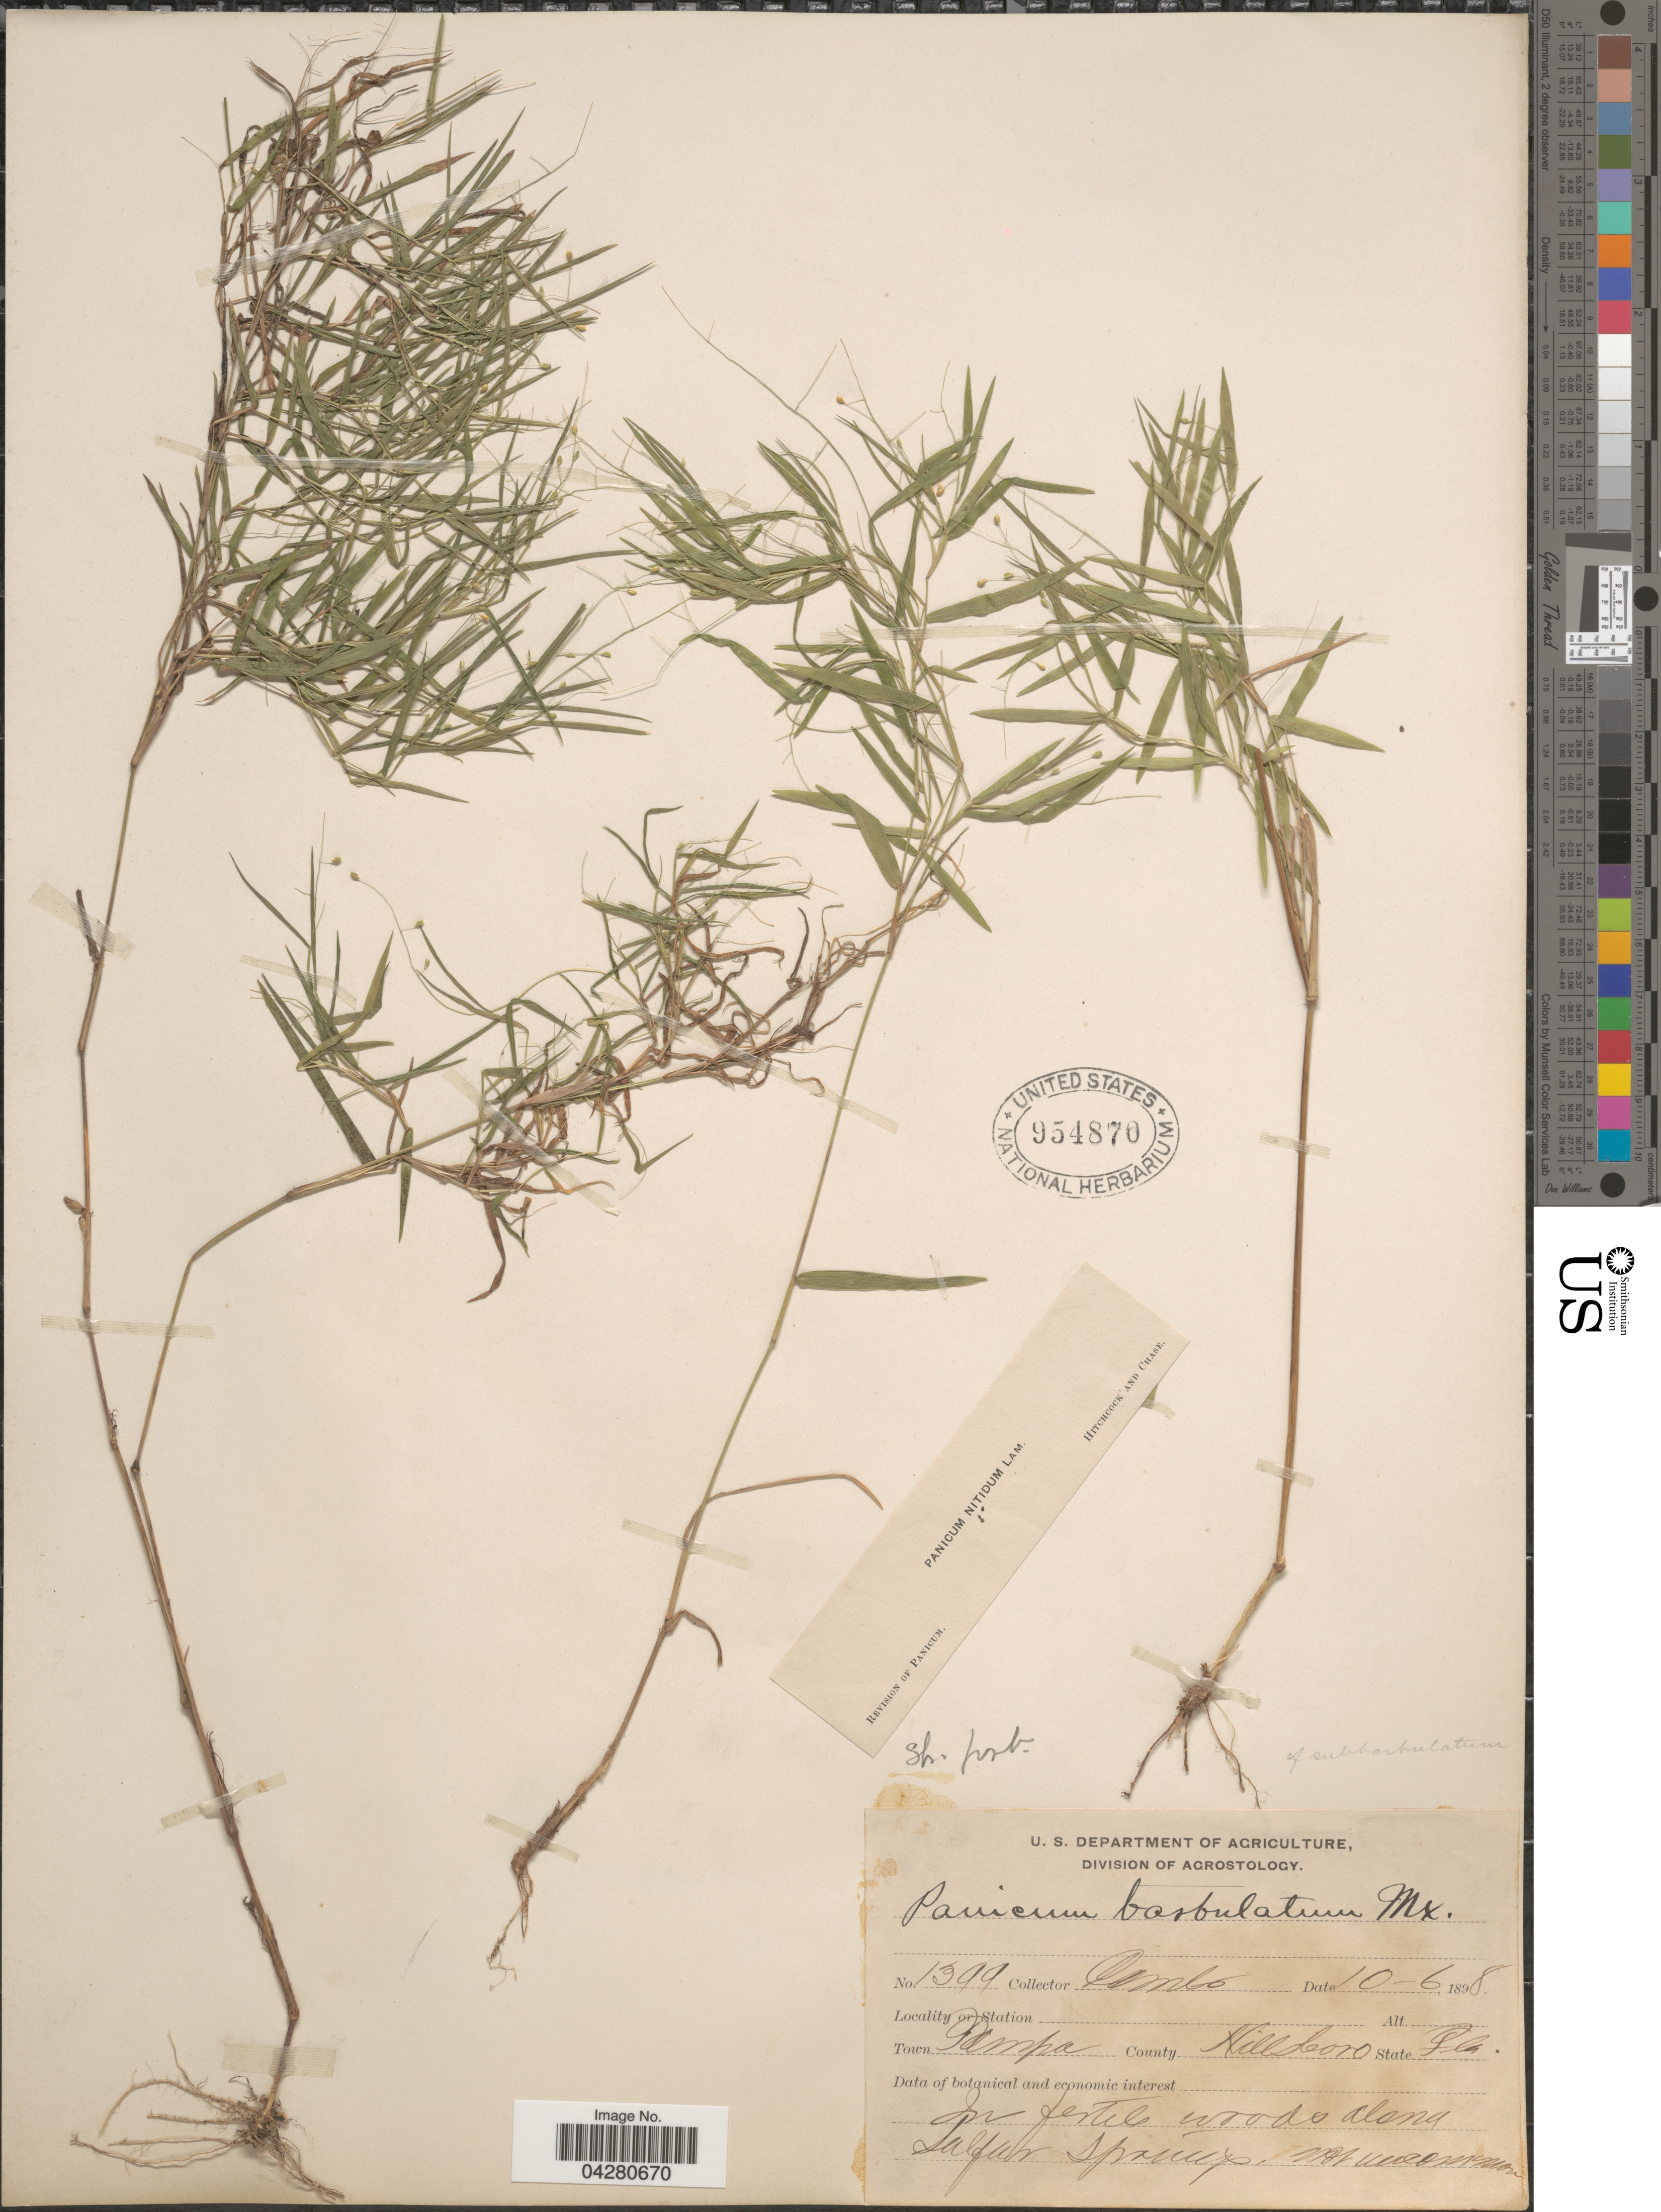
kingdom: Plantae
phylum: Tracheophyta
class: Liliopsida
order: Poales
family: Poaceae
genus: Dichanthelium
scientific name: Dichanthelium dichotomum var. dichotomum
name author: (L.) Gould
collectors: -. Combs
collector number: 1399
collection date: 1898-10-06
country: United States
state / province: Florida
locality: Town Tampa. County Hillsboro. Along Sulfur Springs.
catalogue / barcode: US 954870